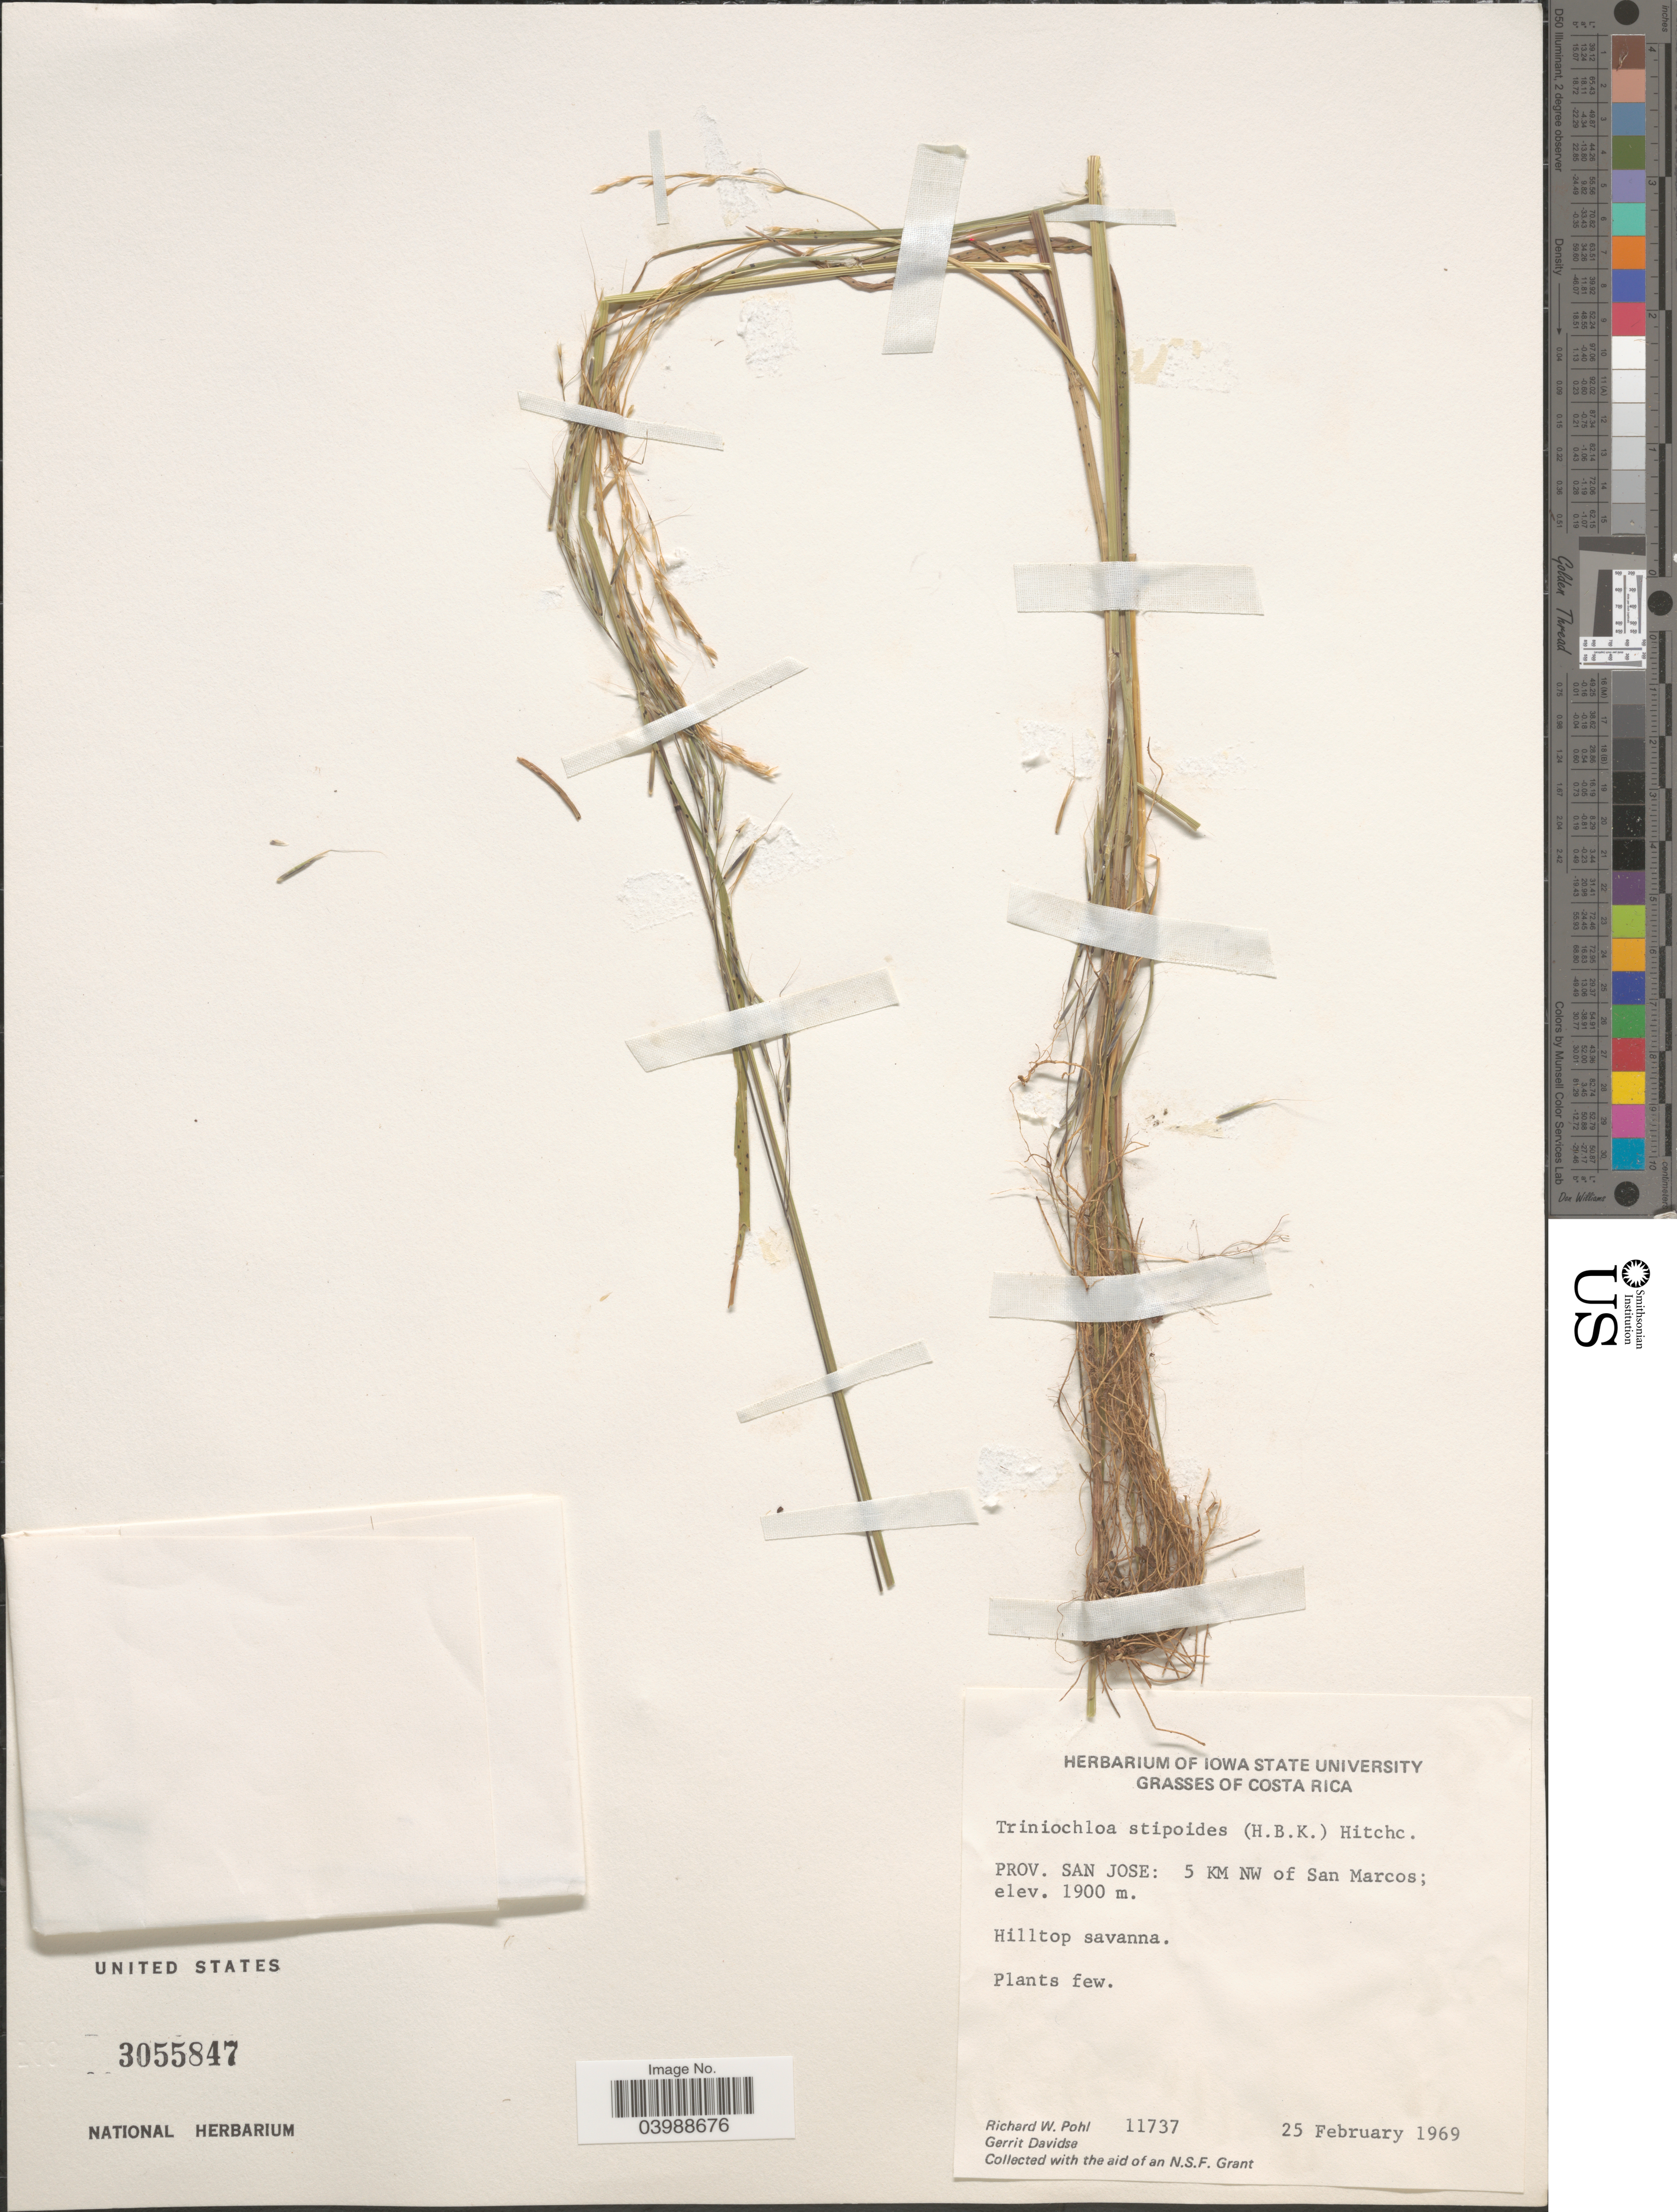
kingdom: Plantae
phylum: Tracheophyta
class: Liliopsida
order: Poales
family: Poaceae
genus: Triniochloa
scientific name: Triniochloa stipoides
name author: (Kunth) Hitchc.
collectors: R. W. Pohl, G. Davidse & N. Grant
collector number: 11737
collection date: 1969-02-25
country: Costa Rica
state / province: San José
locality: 5 KM NW of San Marcos.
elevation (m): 1900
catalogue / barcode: US 3055847